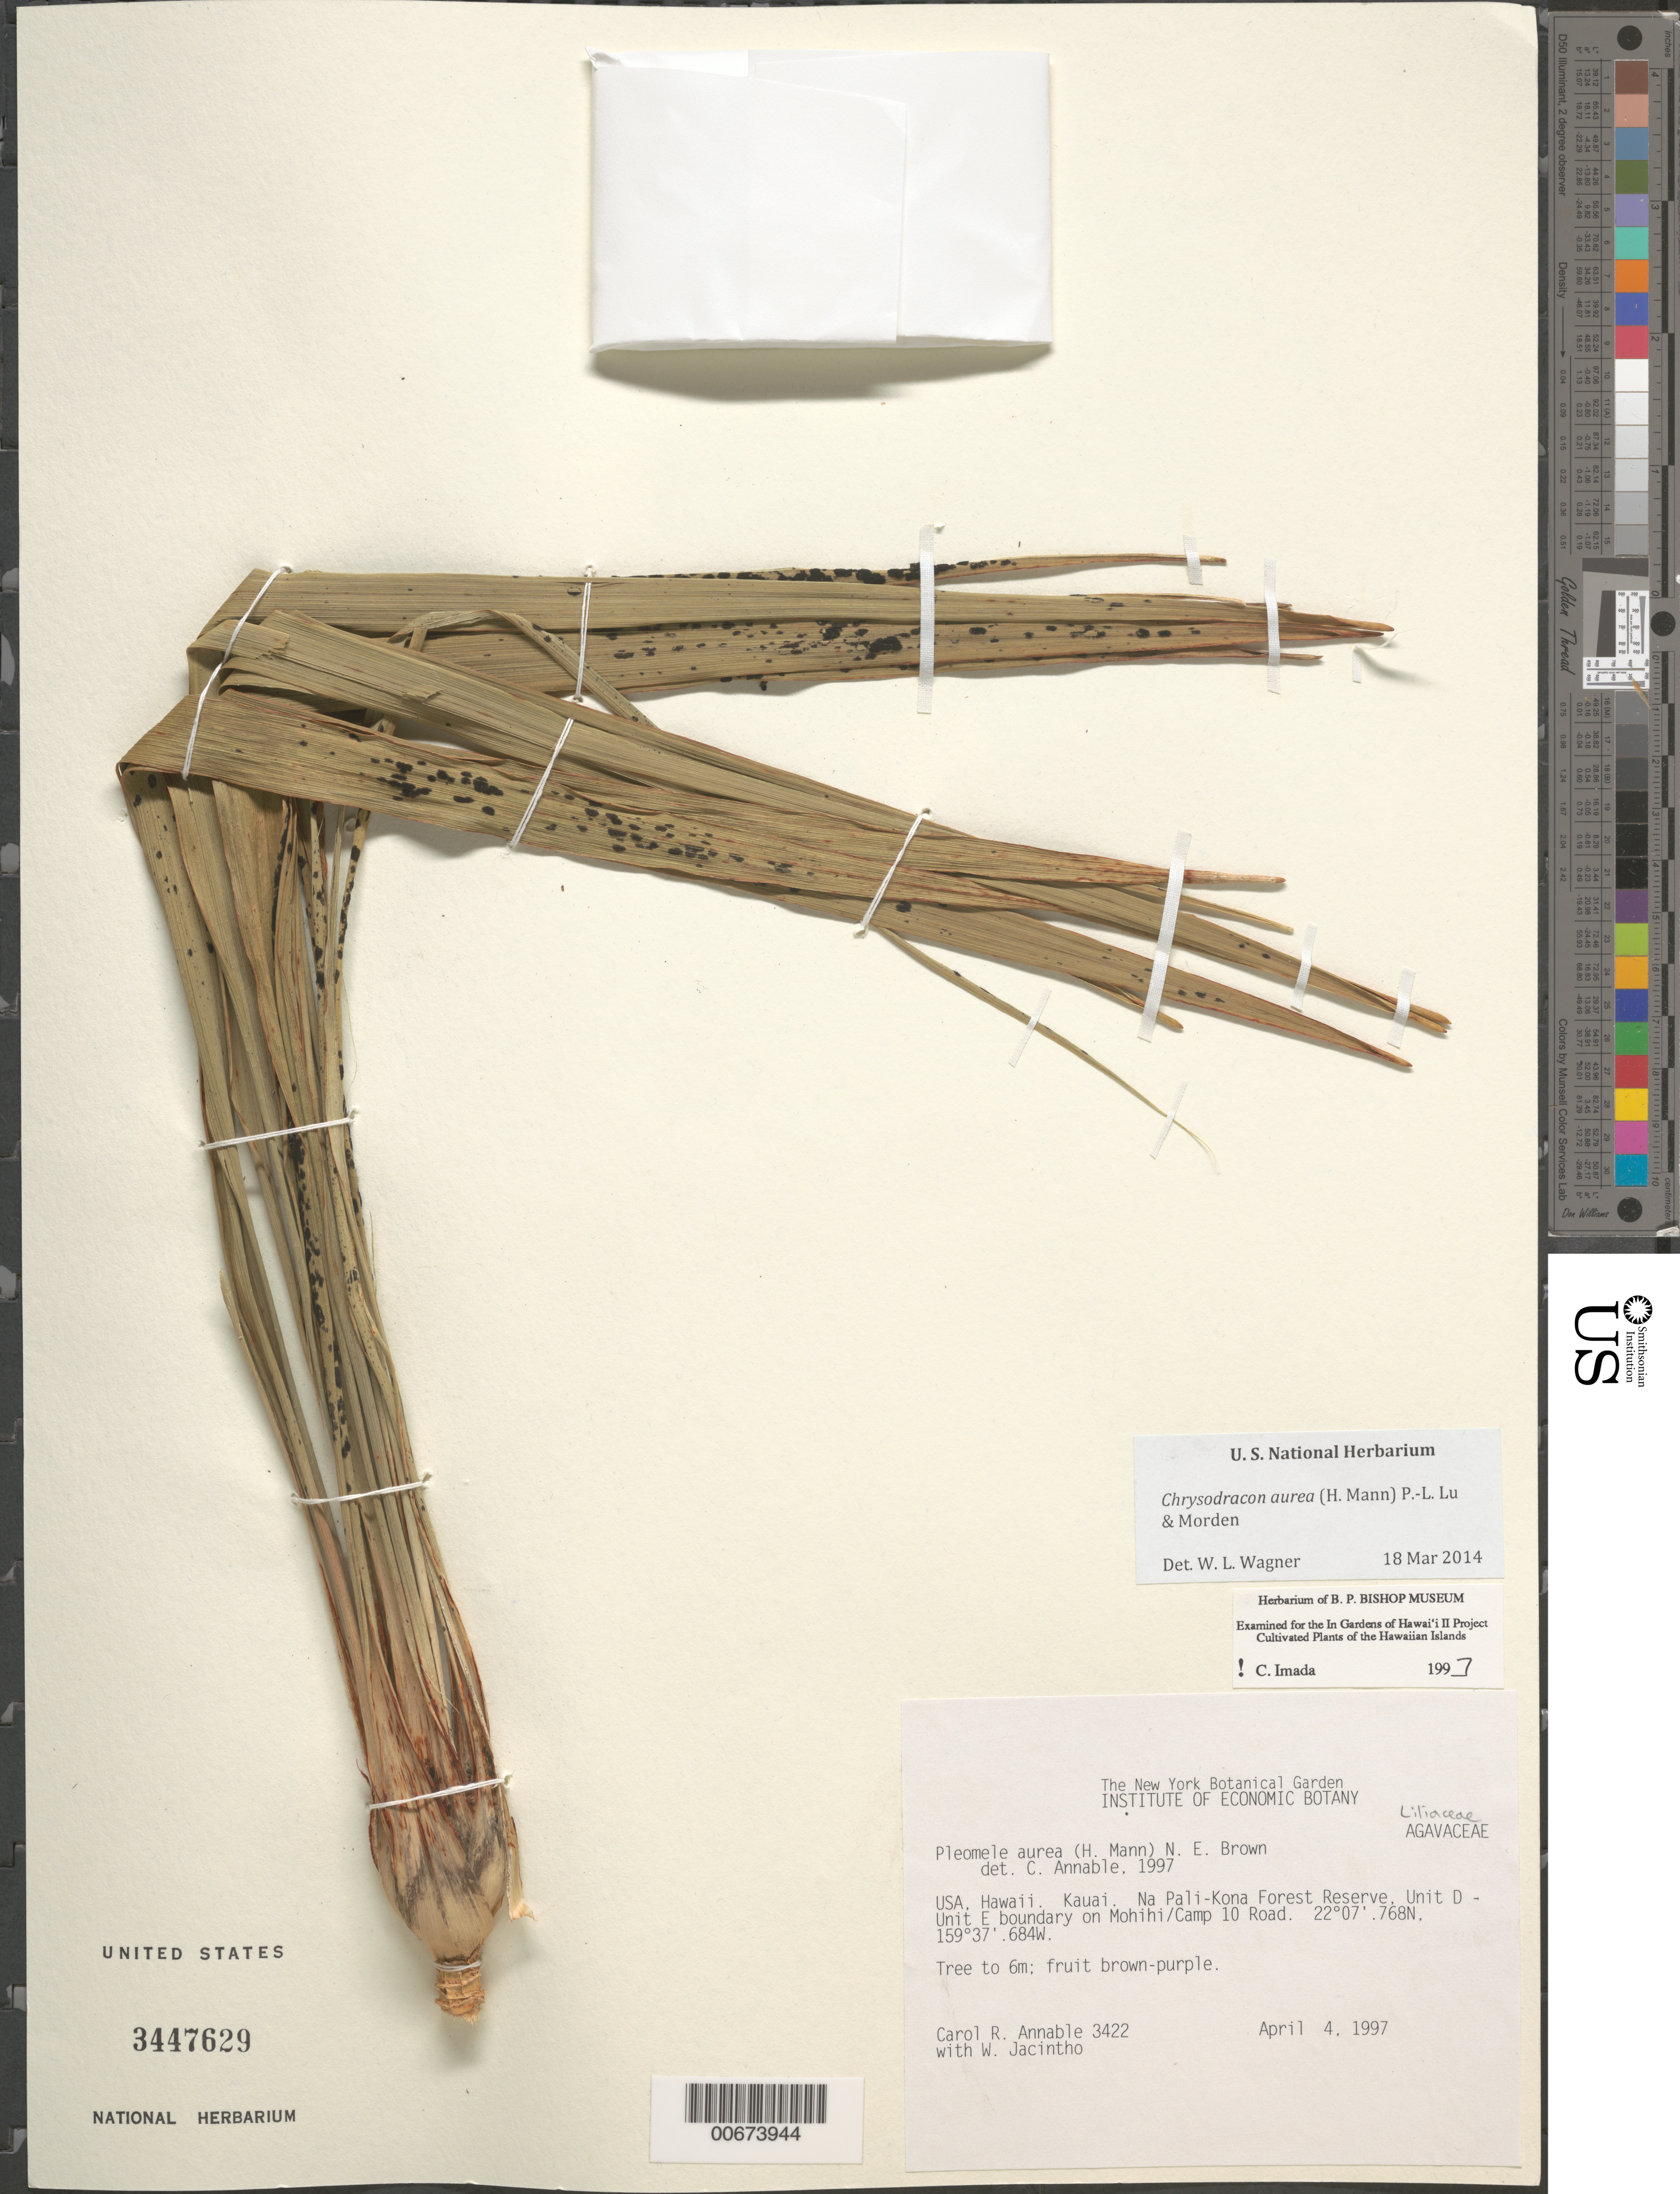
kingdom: Plantae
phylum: Tracheophyta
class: Liliopsida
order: Asparagales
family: Asparagaceae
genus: Dracaena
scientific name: Dracaena aurea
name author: H. Mann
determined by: Wagner, W. L., (BOT), Smithsonian Institution - National Museum of Natural History (UNITED STATES)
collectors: C. R. Annable & W. Jacintho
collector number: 3422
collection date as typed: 4 Apr 1997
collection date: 1997-04-04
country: United States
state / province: Hawaii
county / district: Kauai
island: Kaua'i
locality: Na Pali-Kona Forest Reserve, Unit D - Unit E boundary on Mohihi/Camp 10 road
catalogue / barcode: US 3447629